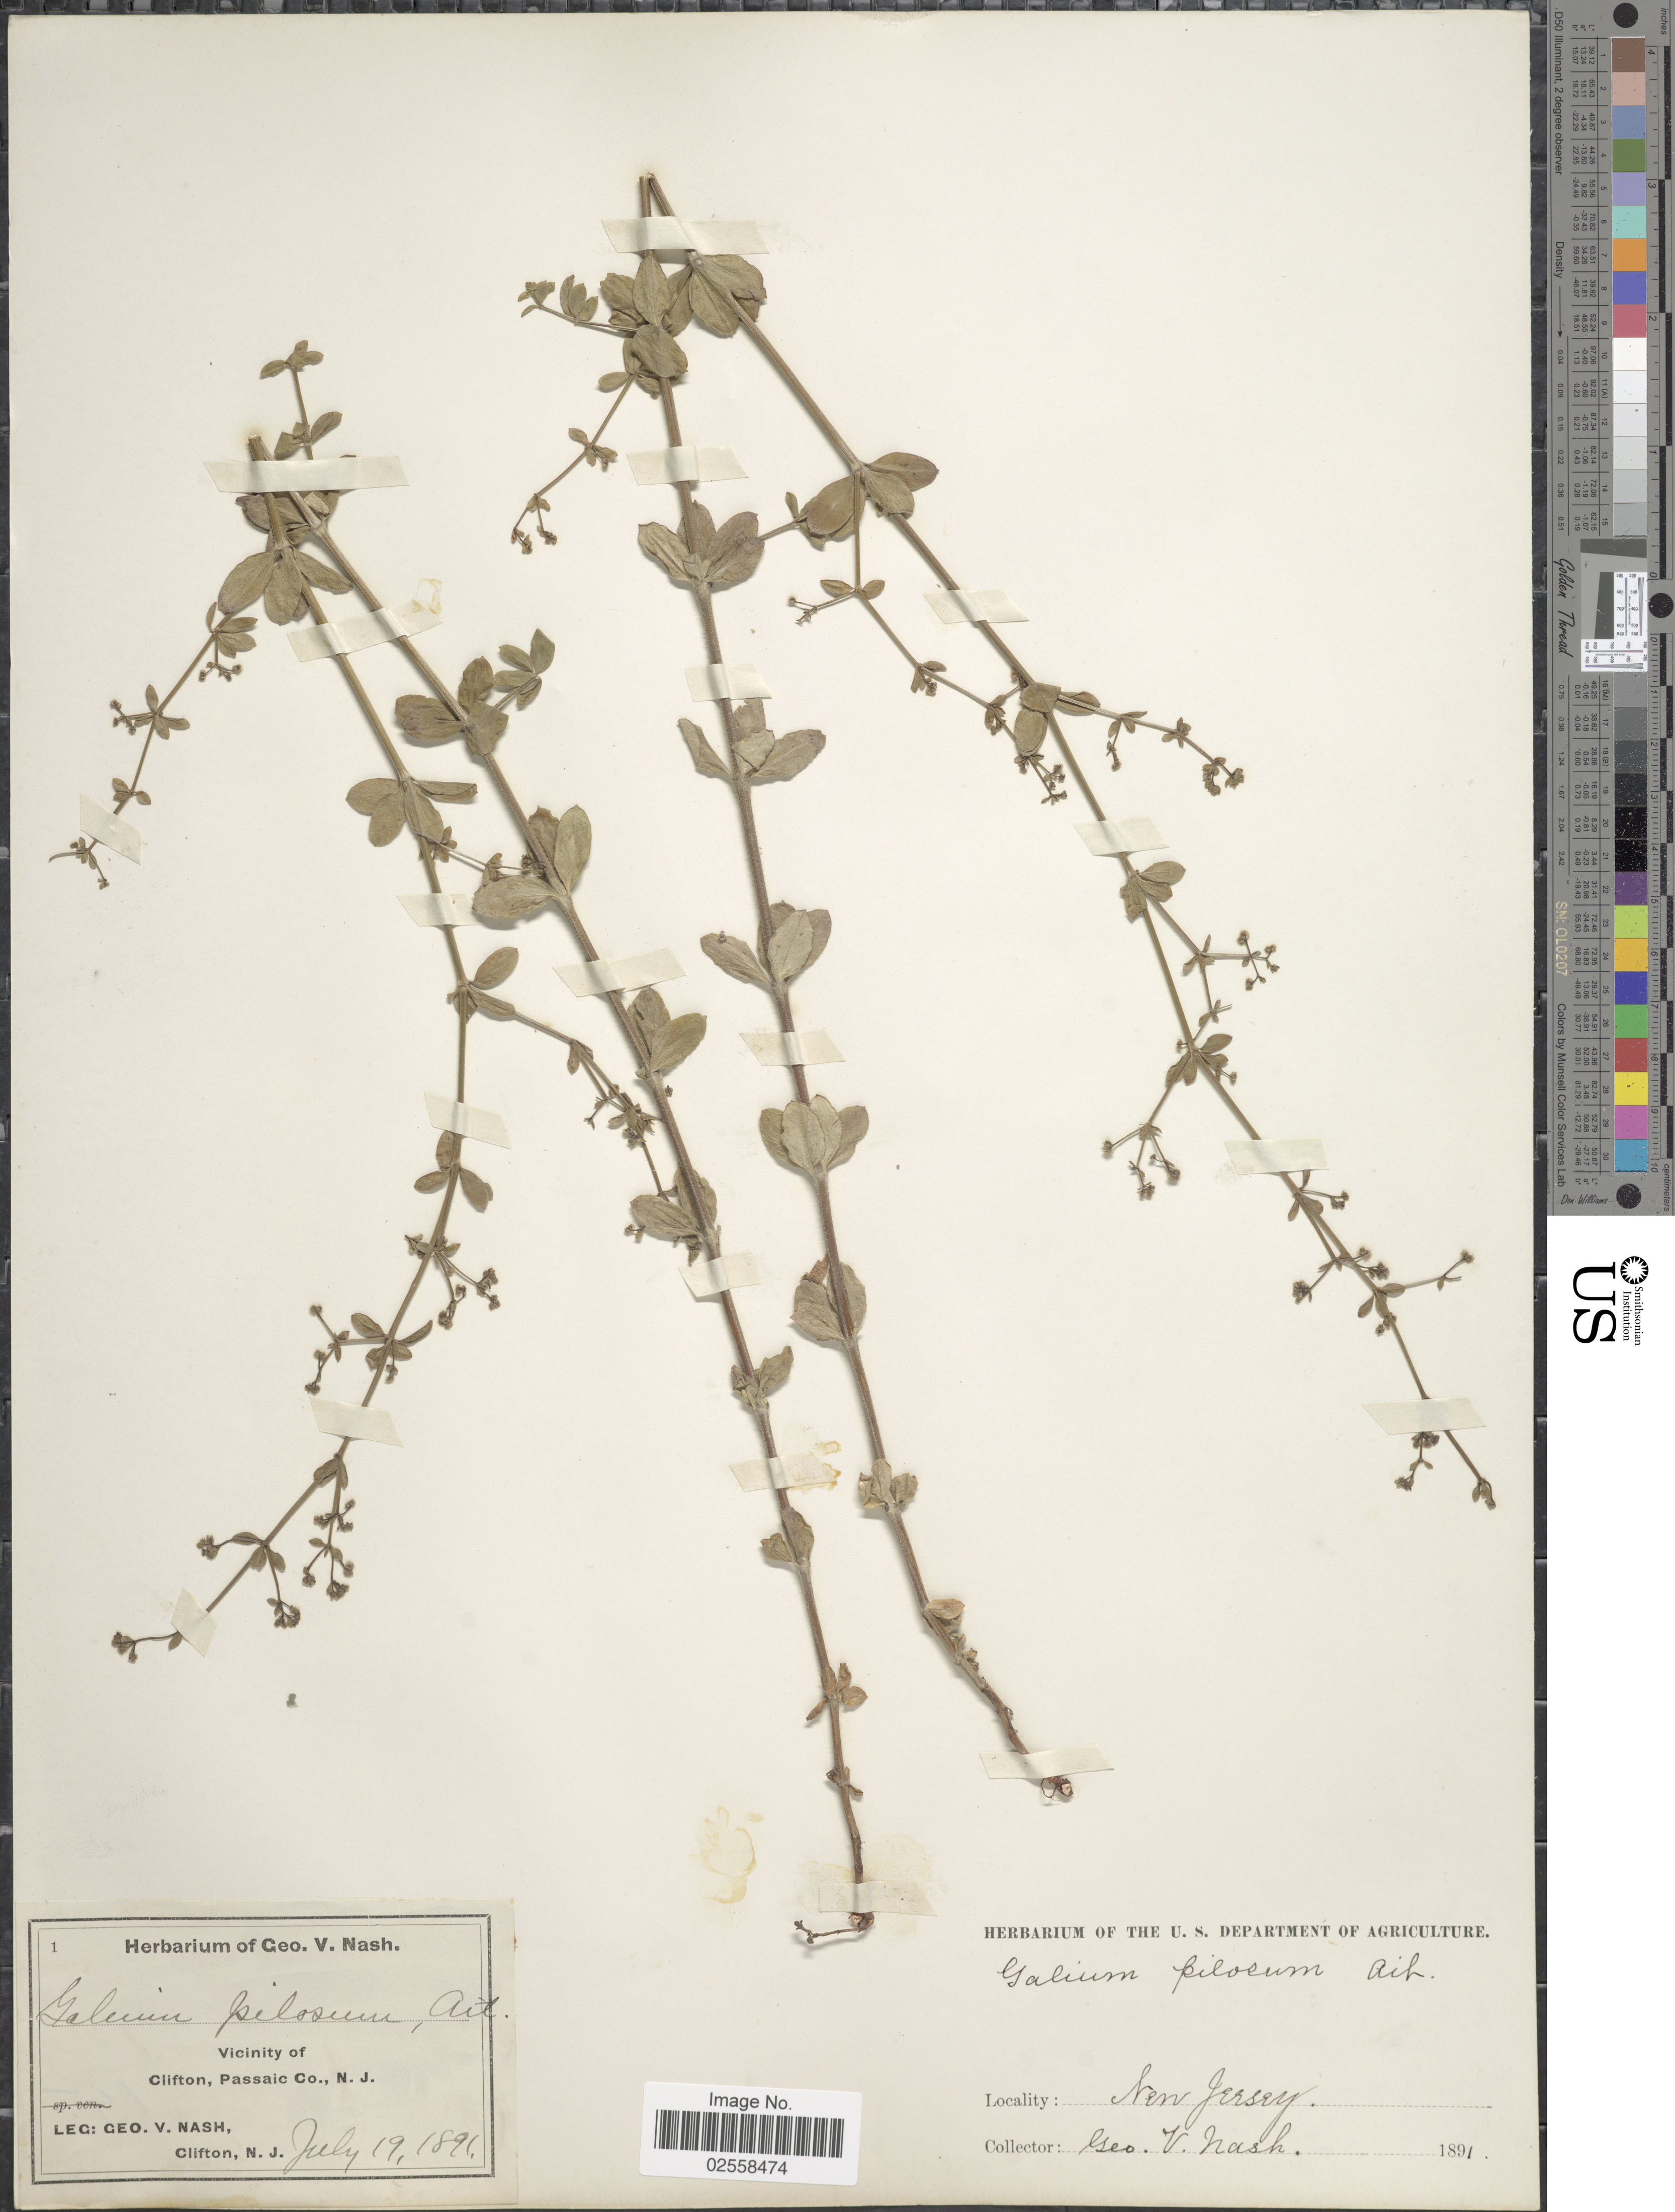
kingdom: Plantae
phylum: Tracheophyta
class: Magnoliopsida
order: Gentianales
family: Rubiaceae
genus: Galium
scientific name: Galium pilosum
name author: Aiton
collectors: G. V. Nash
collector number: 1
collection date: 1891-07-19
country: United States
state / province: New Jersey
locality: Vicinity of Clifton, Passaic Co., N.J.